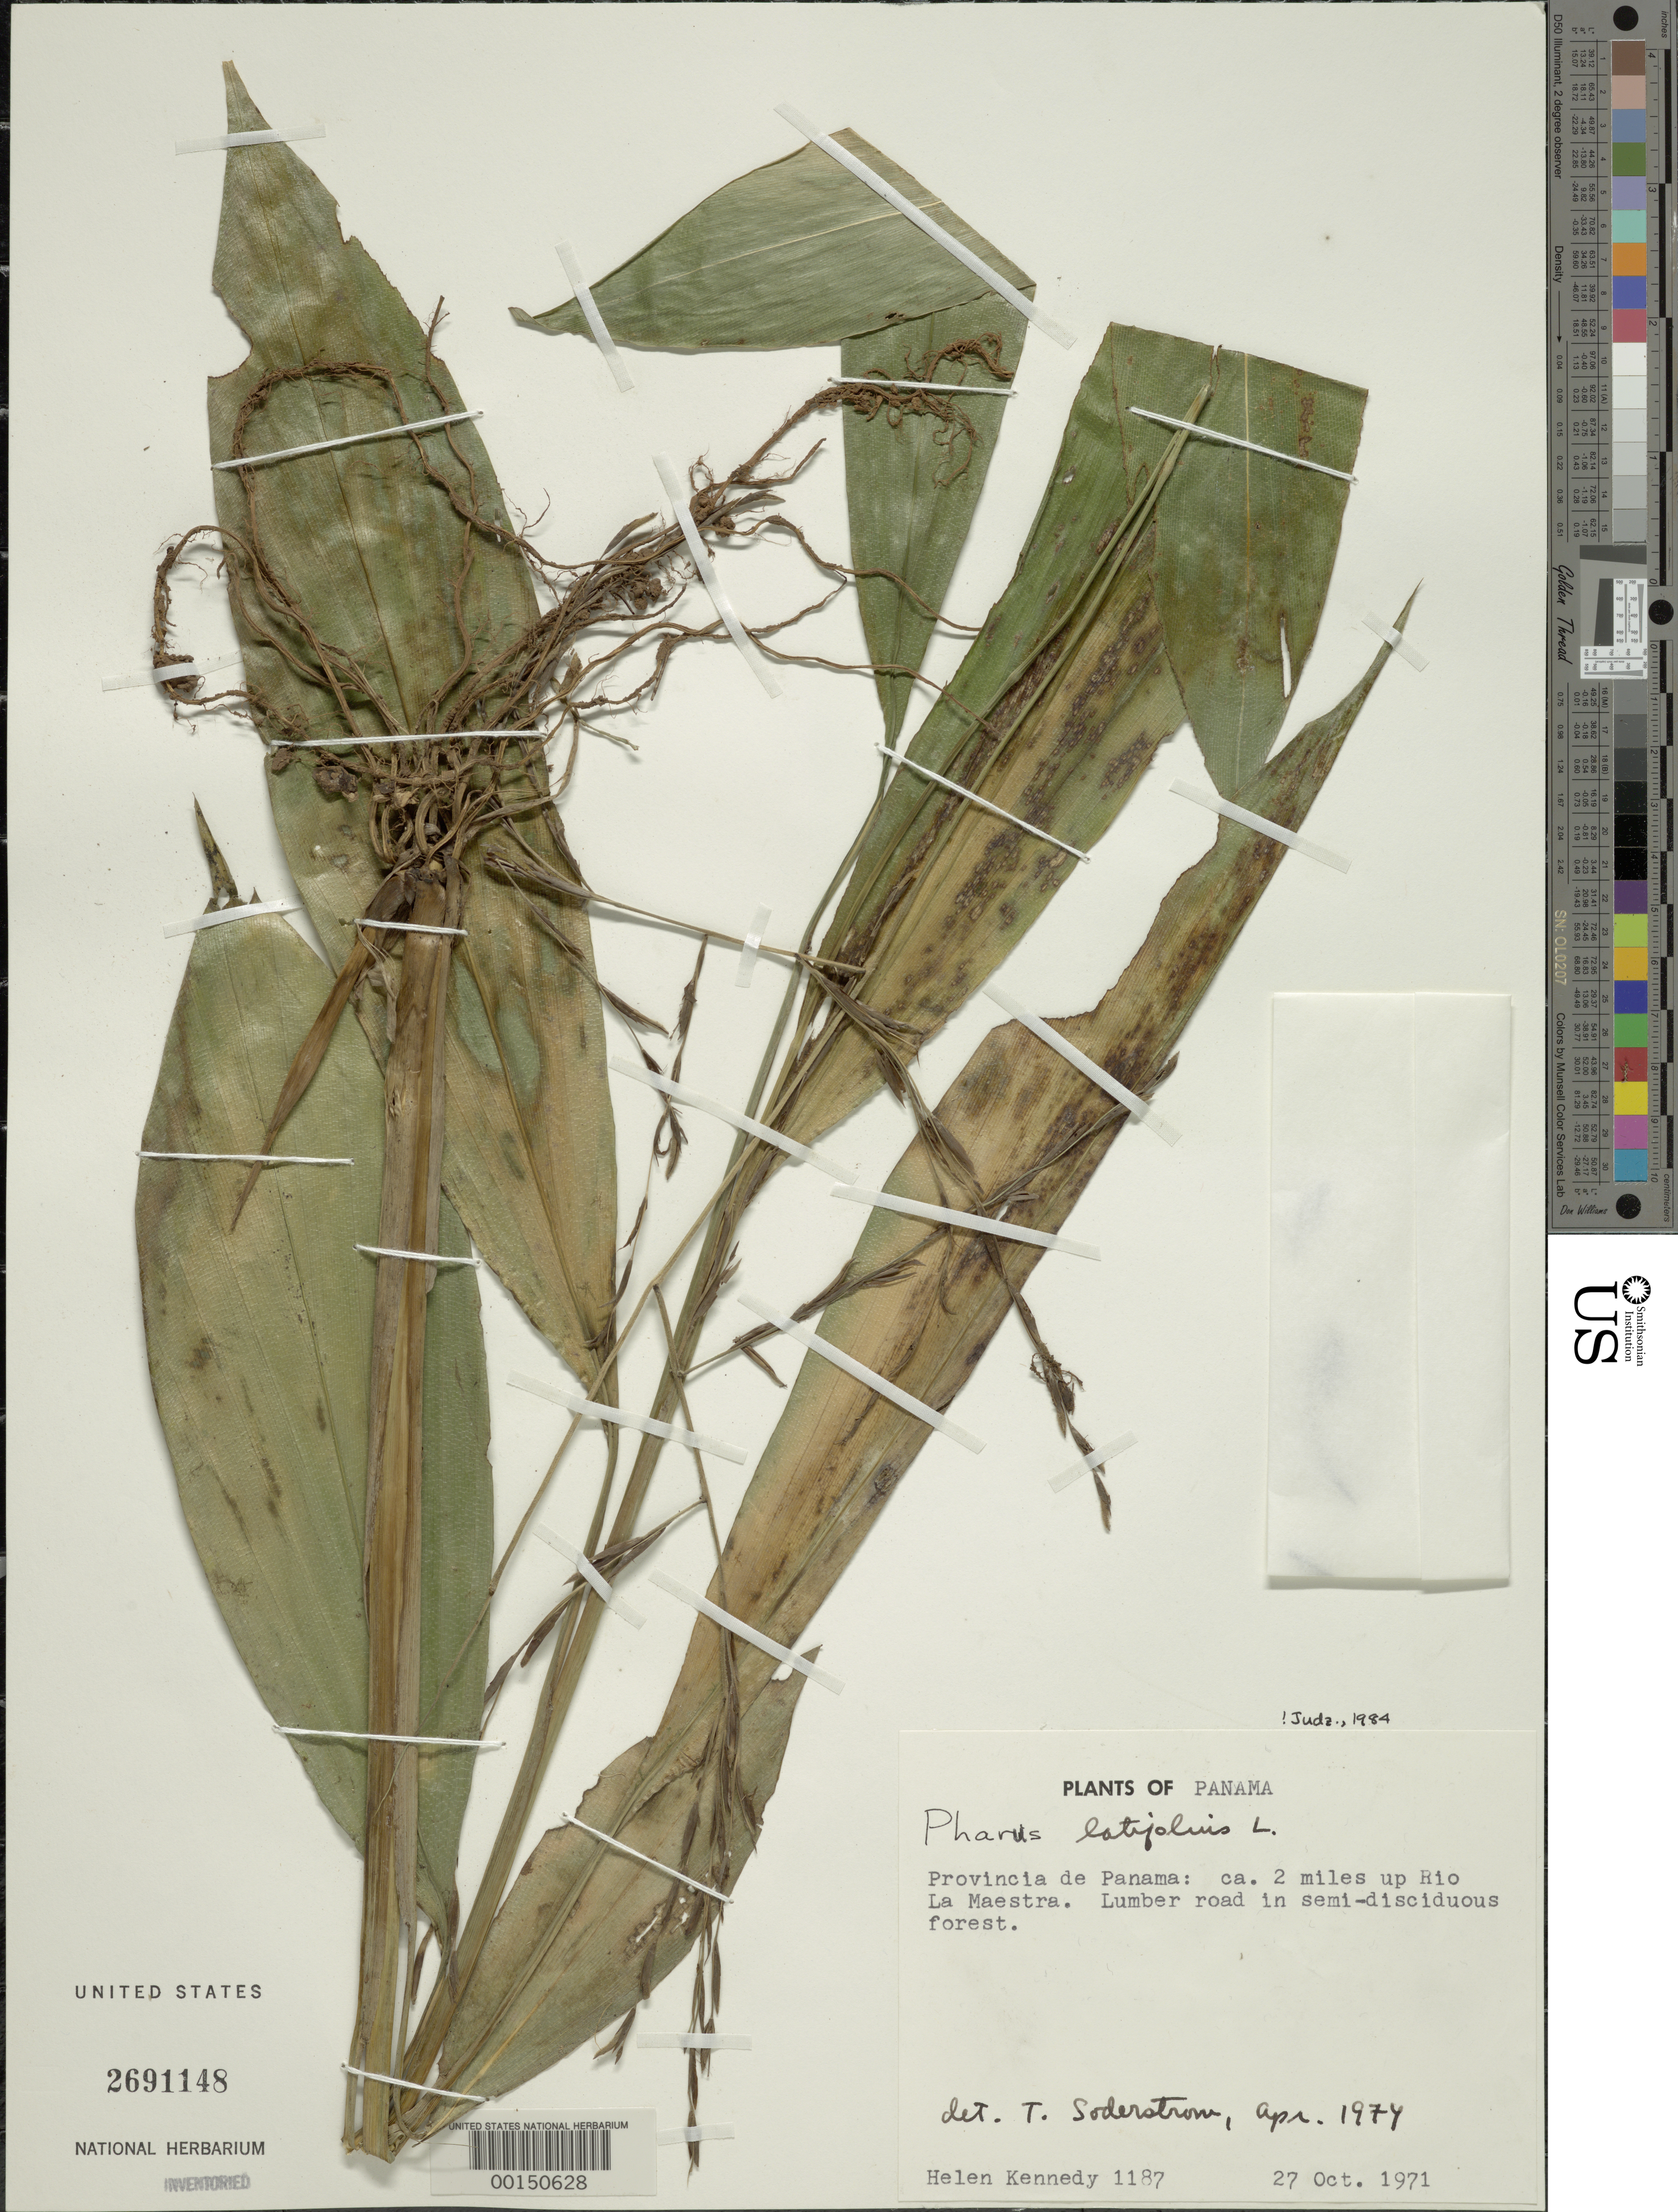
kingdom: Plantae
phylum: Tracheophyta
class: Liliopsida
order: Poales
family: Poaceae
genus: Pharus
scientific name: Pharus latifolius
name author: L.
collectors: H. Kennedy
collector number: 1187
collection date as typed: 27 Oct 1971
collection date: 1971-10-27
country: Panama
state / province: Panamá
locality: Rio La Maestra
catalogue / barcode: US 2691148